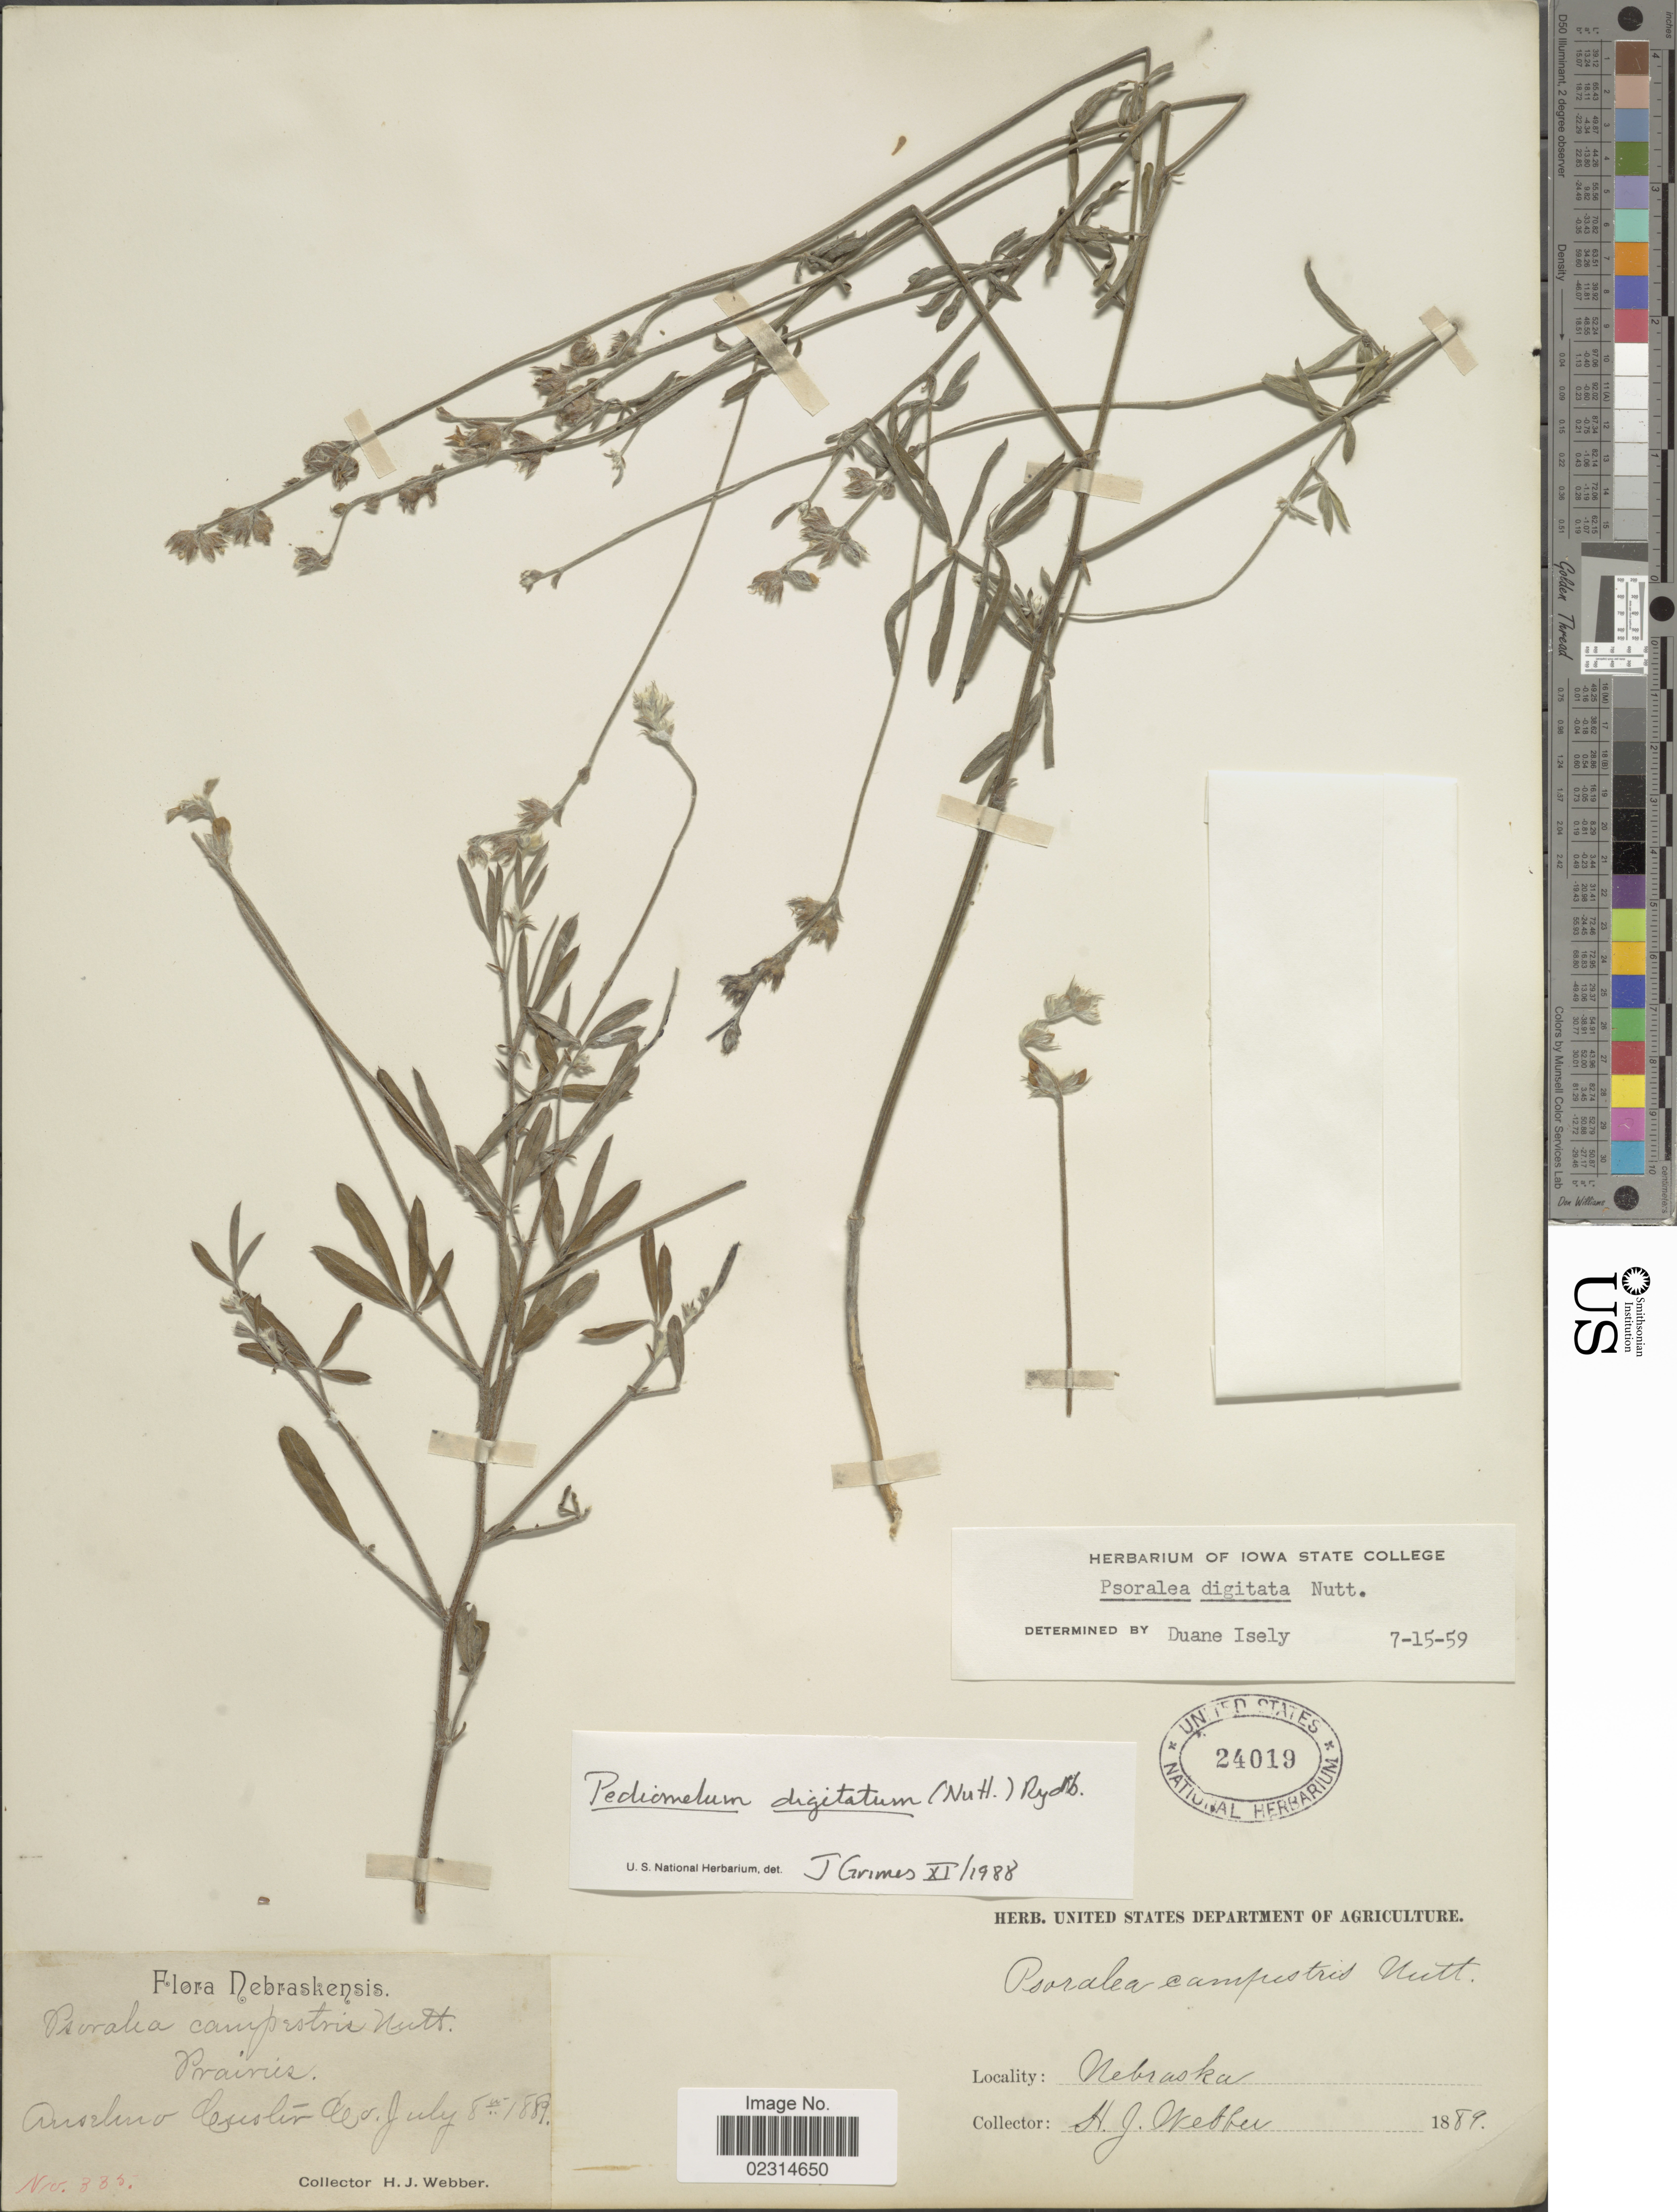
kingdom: Plantae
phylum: Tracheophyta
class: Magnoliopsida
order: Fabales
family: Fabaceae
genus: Pediomelum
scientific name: Pediomelum digitatum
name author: (Nutt. ex Torr. & A. Gray) Isely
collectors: H. Webber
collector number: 335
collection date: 1889-07-08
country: United States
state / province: Nebraska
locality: Prairies, Anselmo Custer Co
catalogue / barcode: US 24019